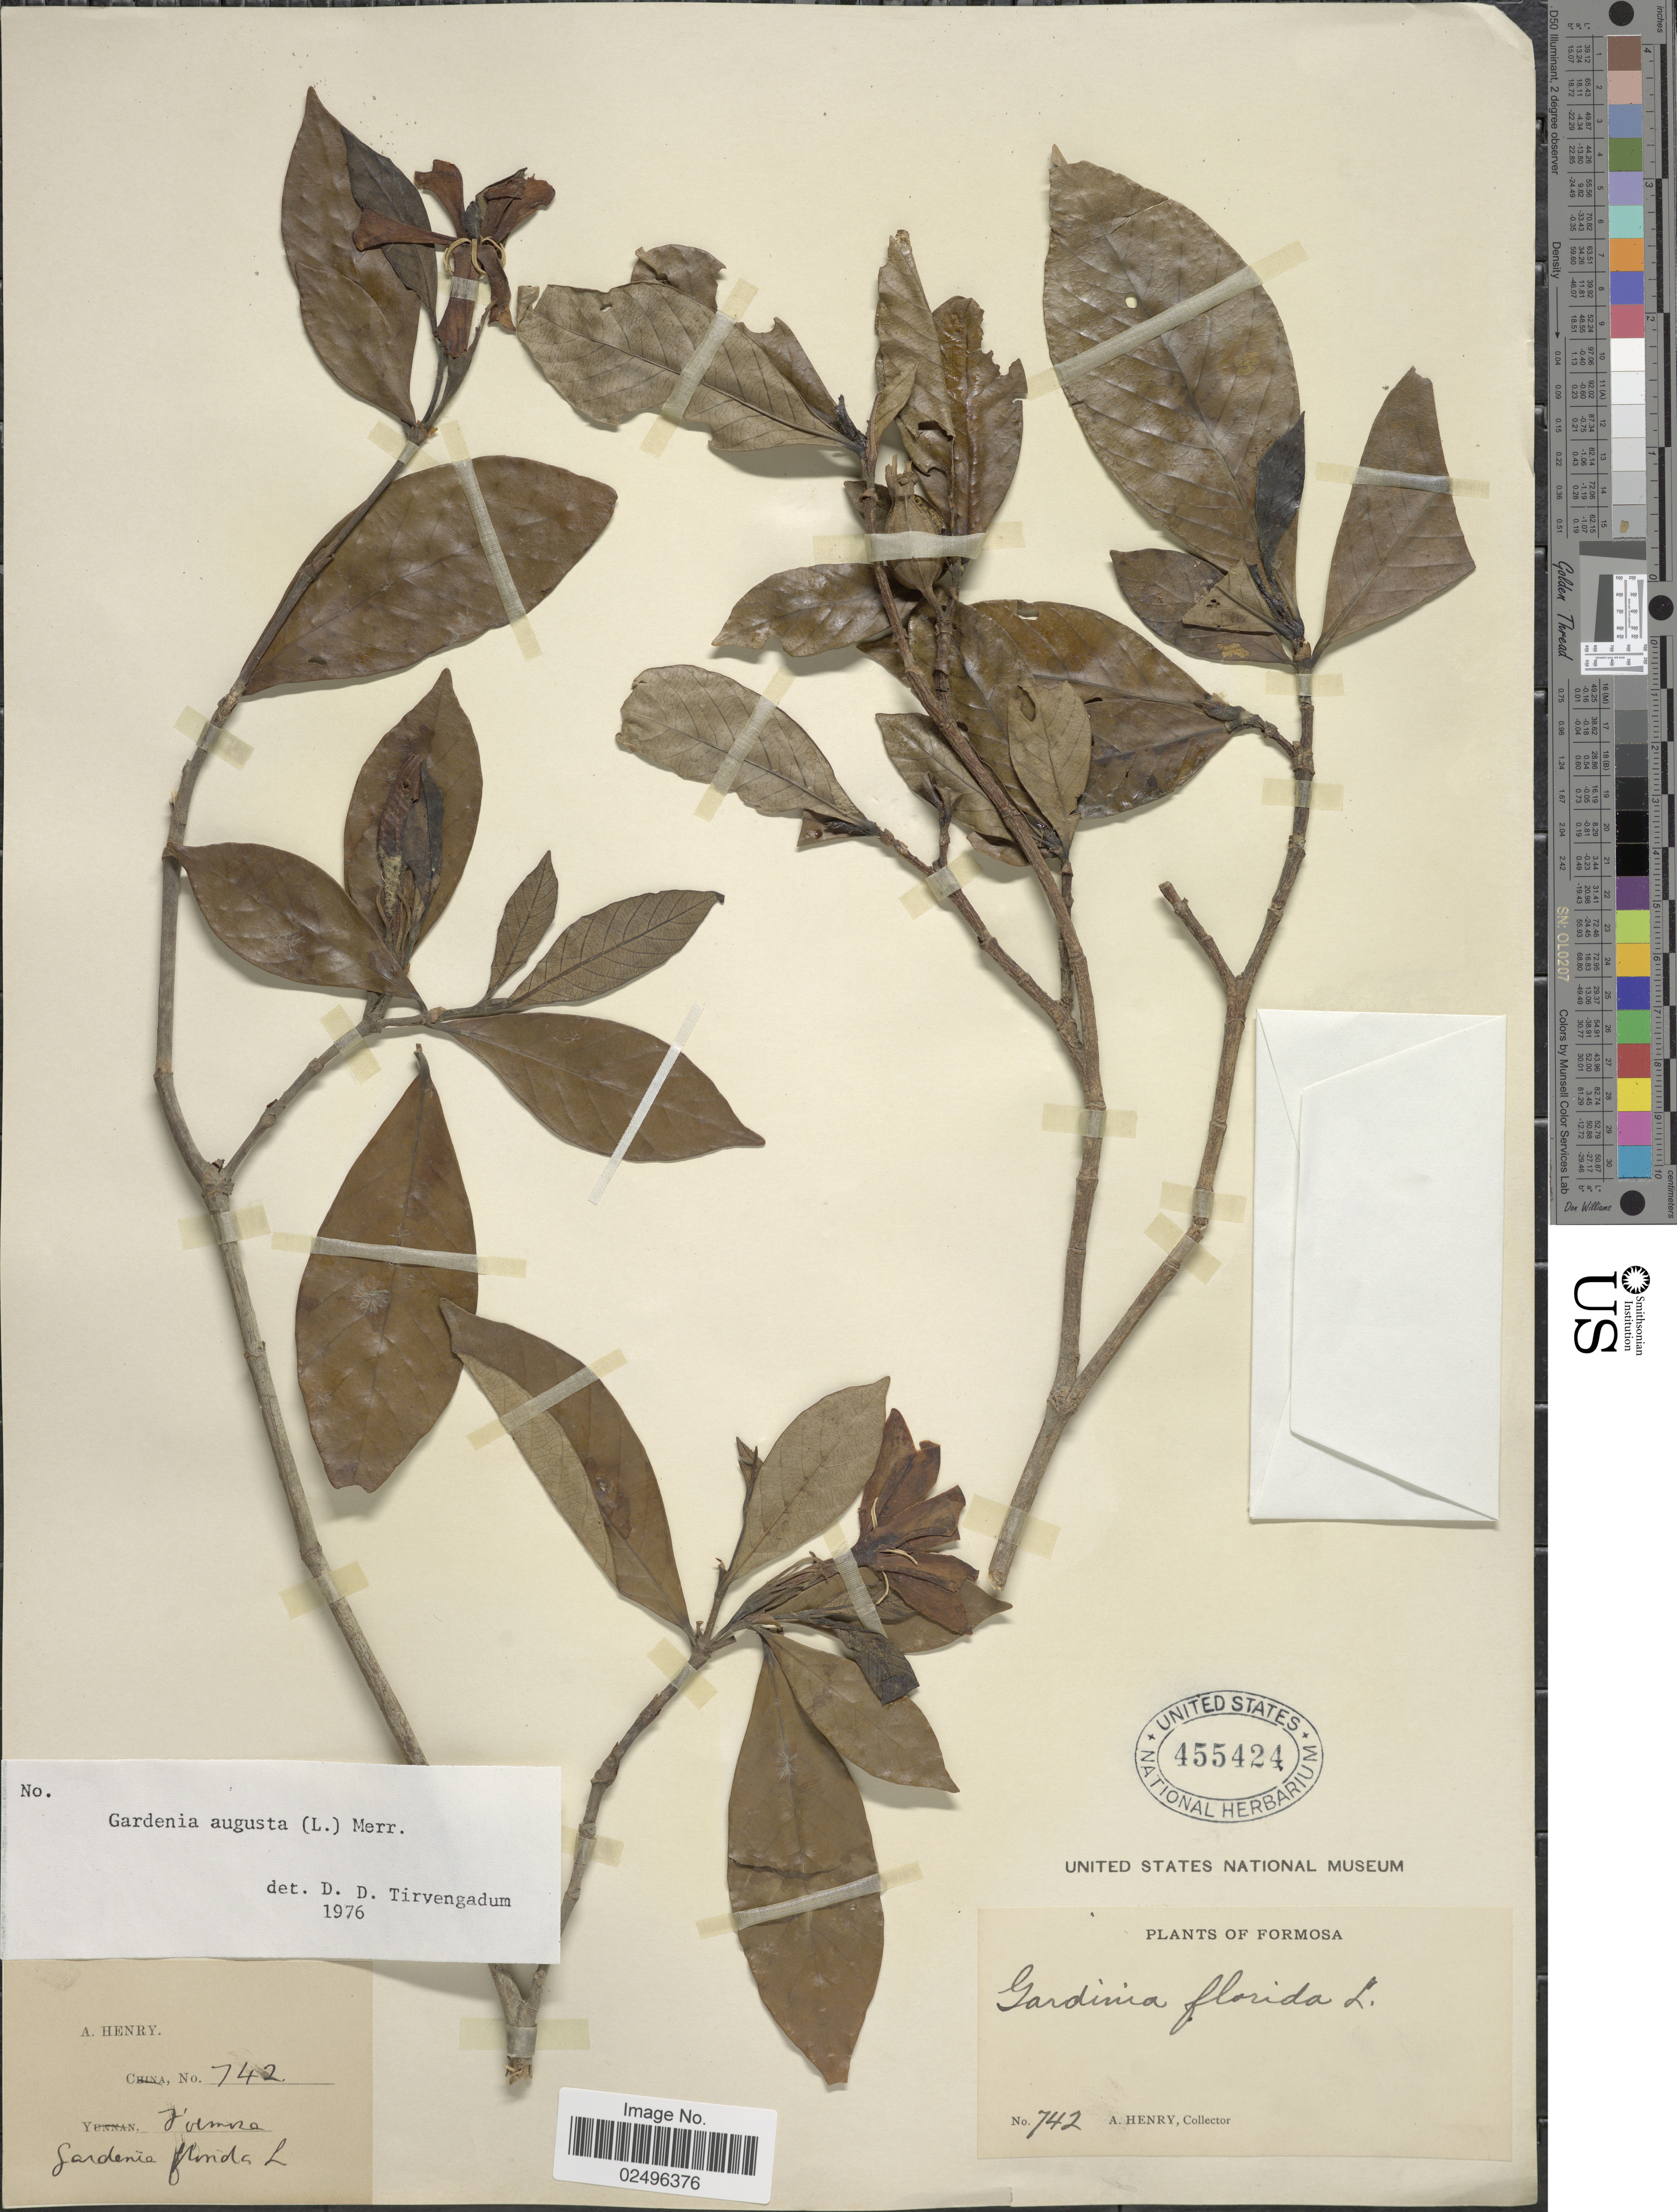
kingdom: Plantae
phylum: Tracheophyta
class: Magnoliopsida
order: Gentianales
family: Rubiaceae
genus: Gardenia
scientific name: Gardenia augusta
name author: (L.) Merr.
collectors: A. Henry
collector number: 742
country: Taiwan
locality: Formosa,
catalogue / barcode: US 455424